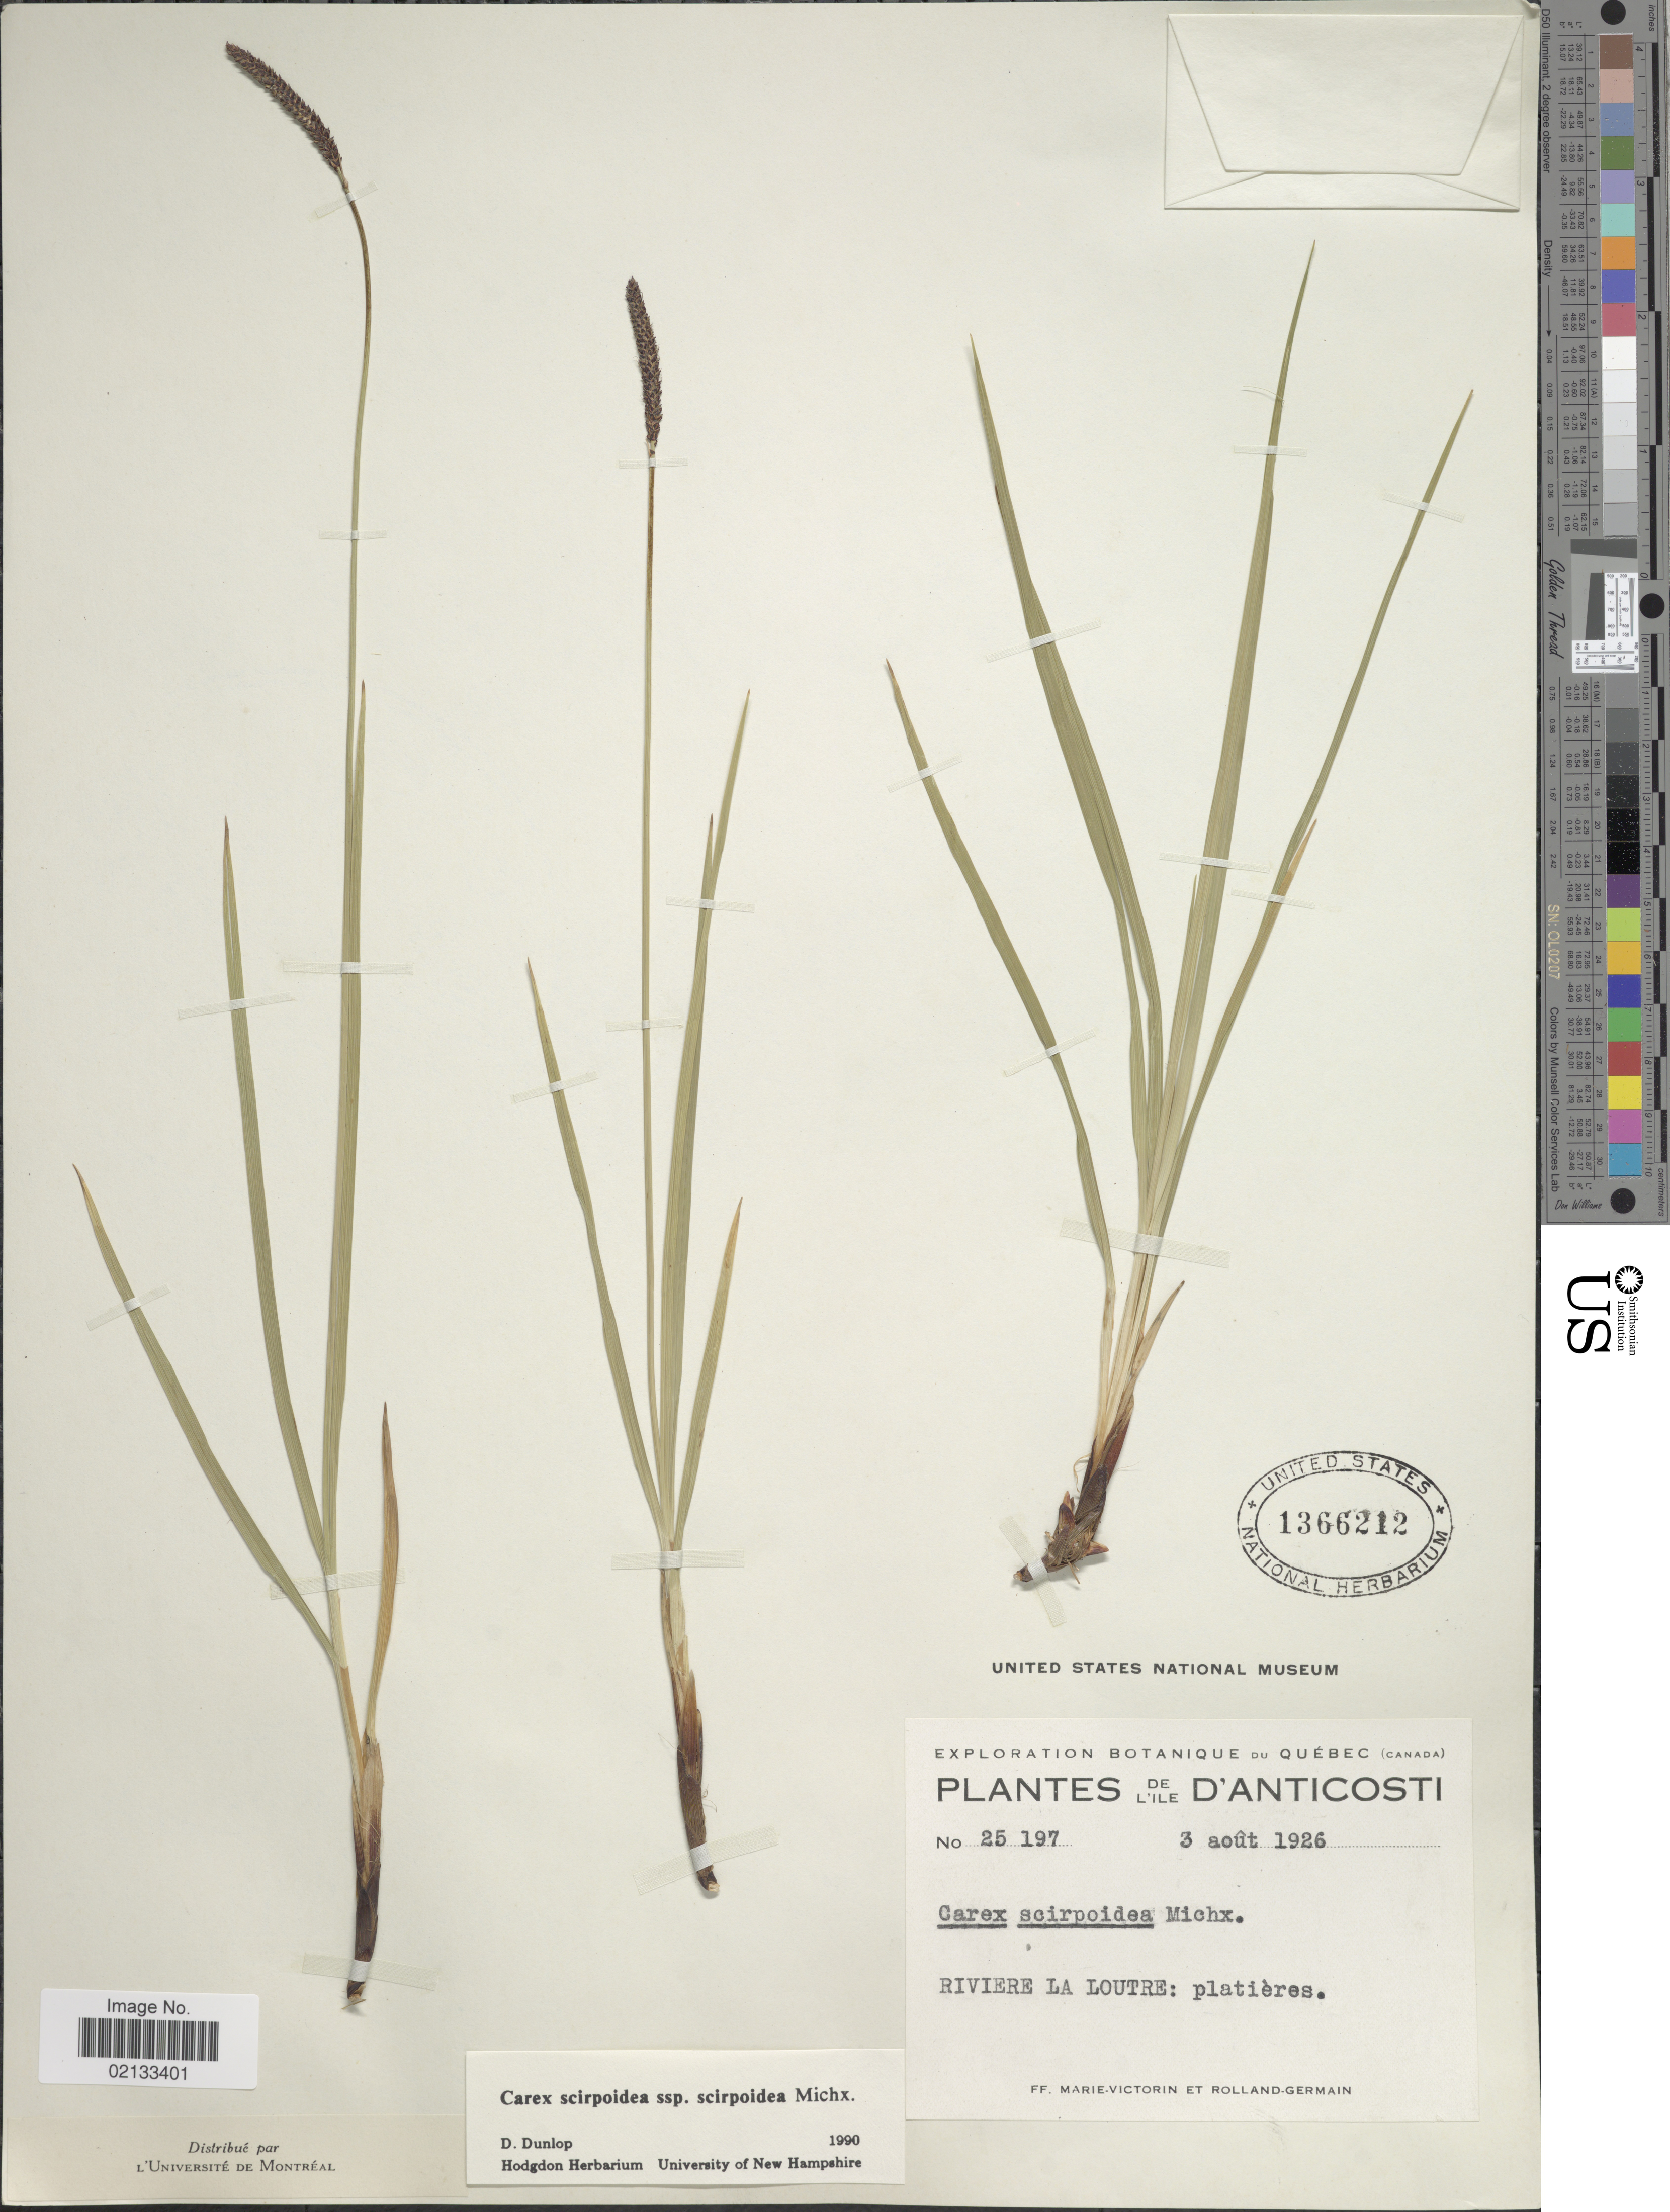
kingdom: Plantae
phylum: Tracheophyta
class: Liliopsida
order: Poales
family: Cyperaceae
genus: Carex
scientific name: Carex scirpoidea subsp. scirpoidea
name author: Michx.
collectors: F. Marie-Victorin & Rolland-Germain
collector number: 25197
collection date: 1926-08-03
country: Canada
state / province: Quebec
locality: De L'Ile D'Anticosti, Riviere La Loutre: platières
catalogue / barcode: US 1366212